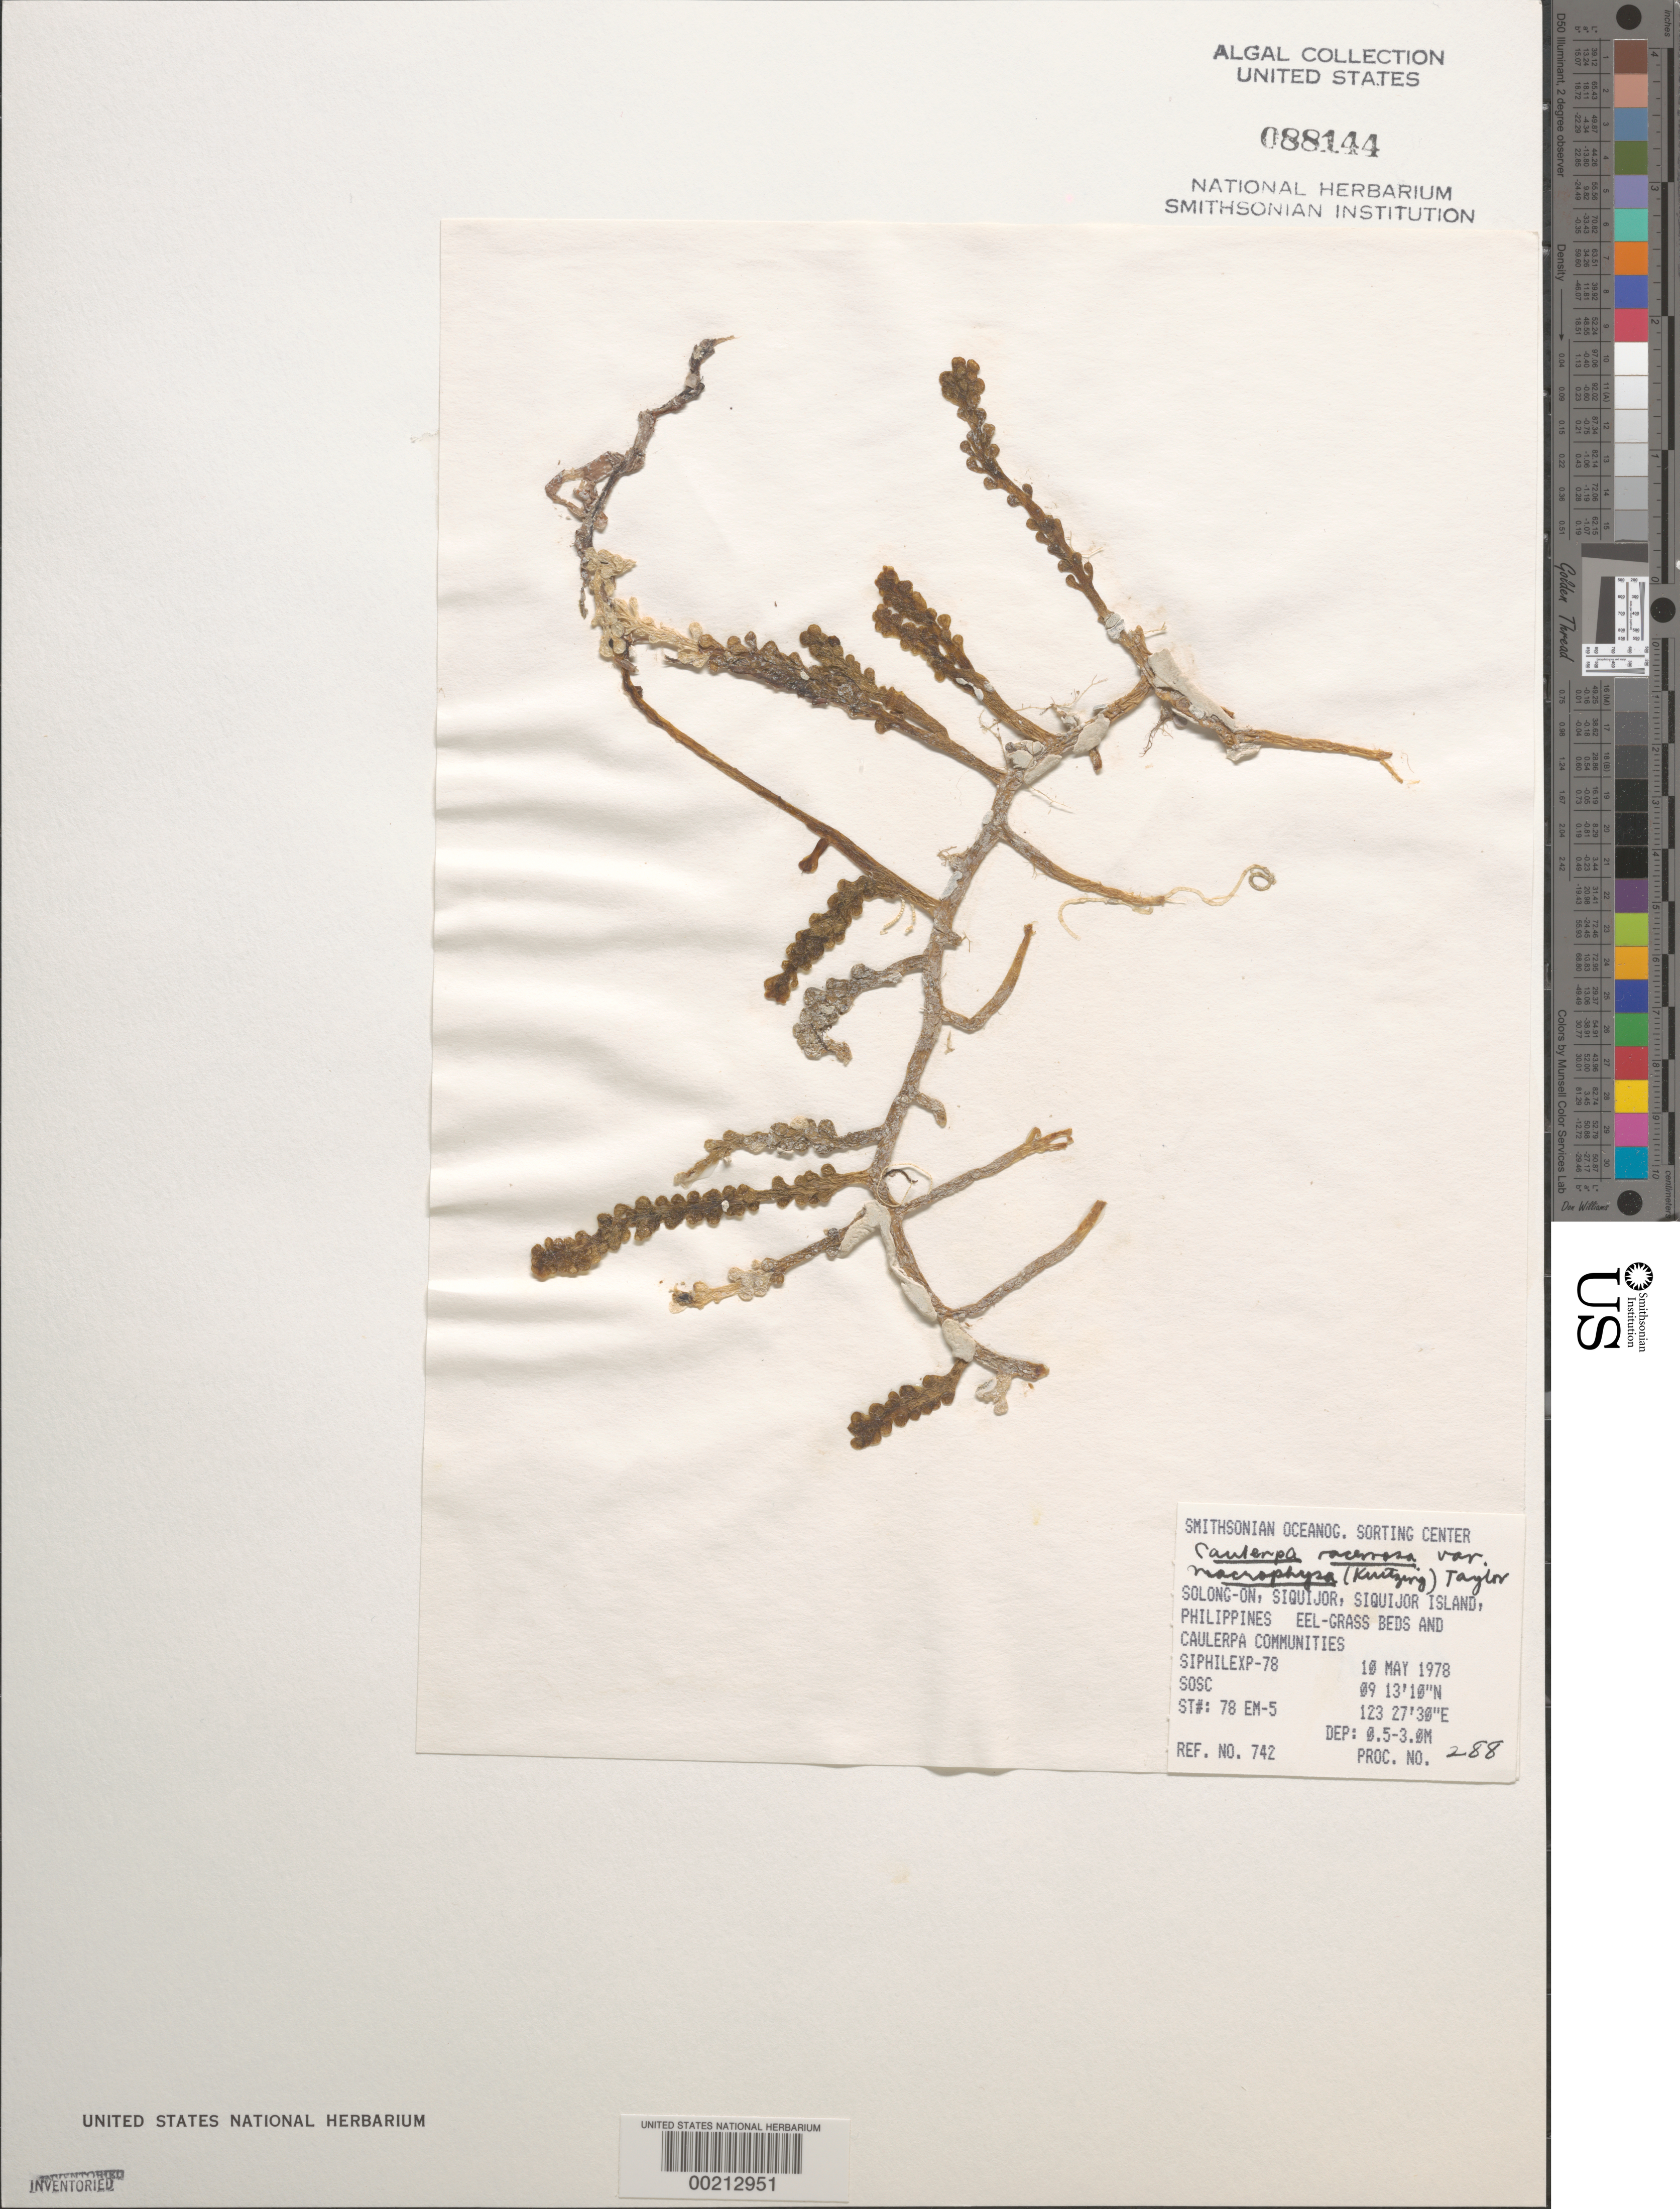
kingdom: Plantae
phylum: Chlorophyta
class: Ulvophyceae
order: Bryopsidales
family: Caulerpaceae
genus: Caulerpa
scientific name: Caulerpa racemosa var. macrophysa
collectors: SOSC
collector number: Station 78 Em-5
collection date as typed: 10 May 1978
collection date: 1978-05-10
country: Philippines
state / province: Central Visayas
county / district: Siquijor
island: Siquijor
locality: Solong-on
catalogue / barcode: US 88144